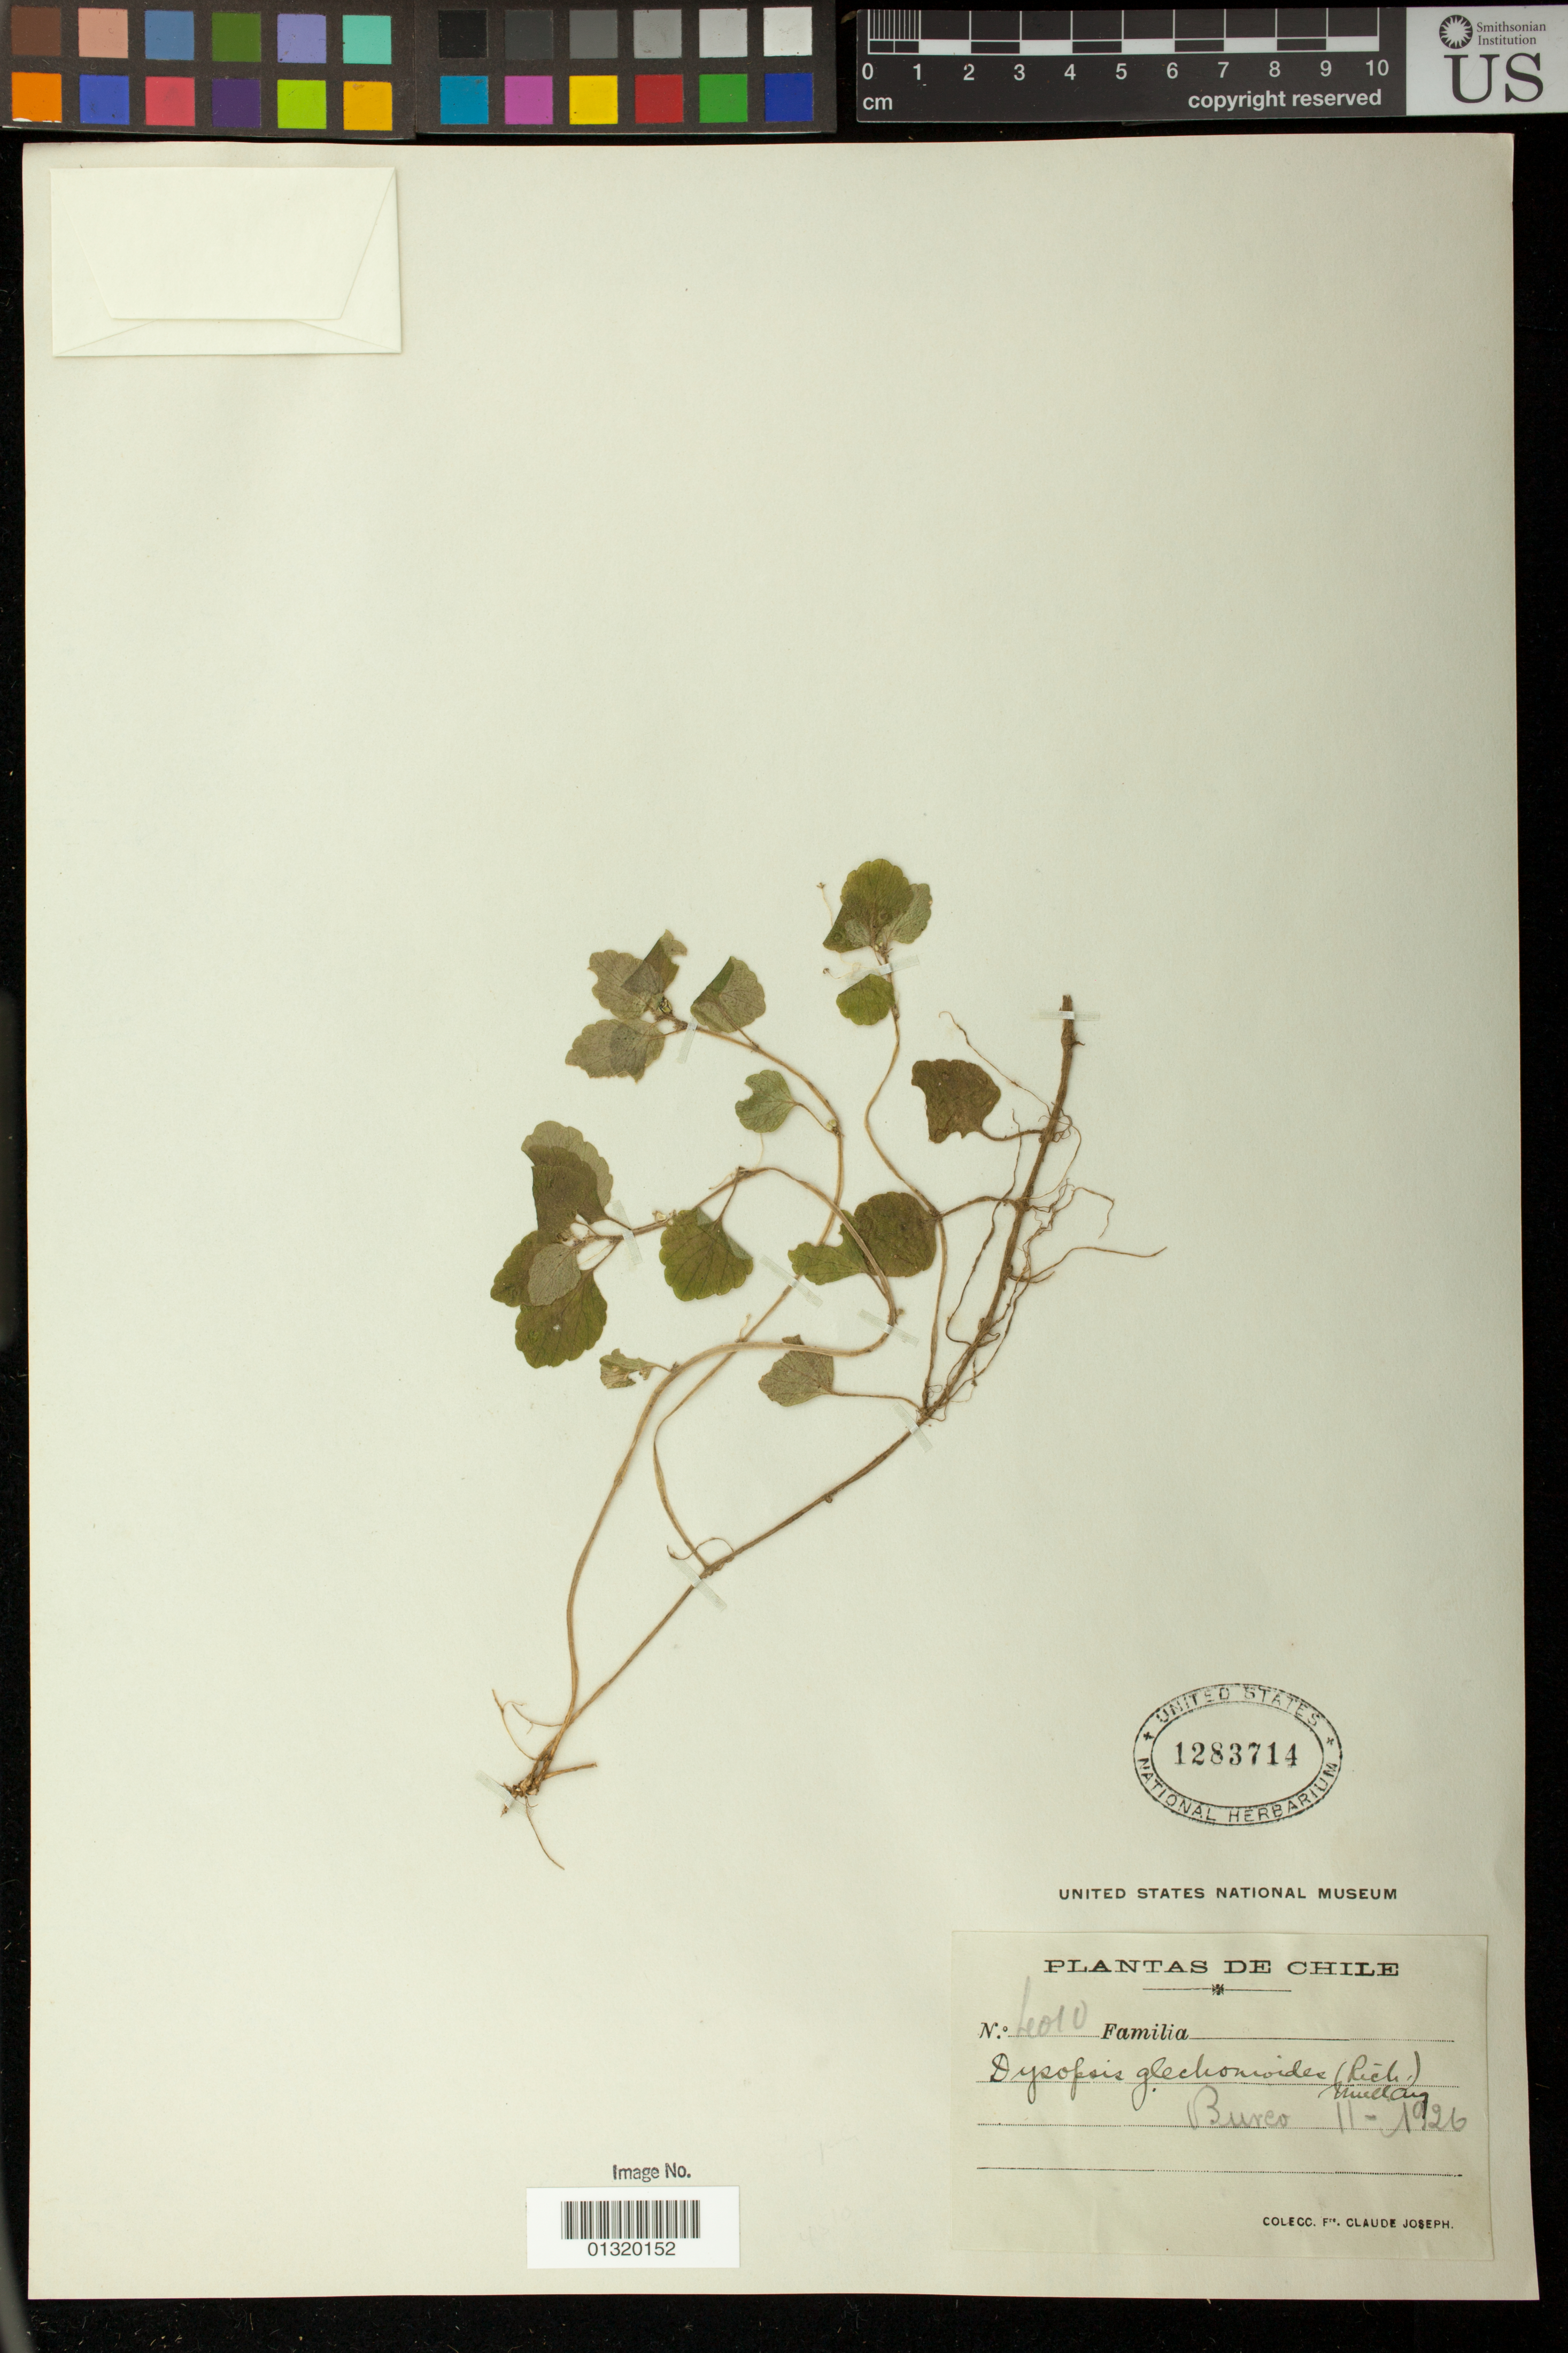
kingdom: Plantae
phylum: Tracheophyta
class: Magnoliopsida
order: Malpighiales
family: Euphorbiaceae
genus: Dysopsis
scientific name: Dysopsis glechomoides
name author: (A. Rich.) Müll. Arg.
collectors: Bro. Claude-Joseph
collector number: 4010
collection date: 1926-11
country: Chile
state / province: Bio-Bío (VIII)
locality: Bureo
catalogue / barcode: US 1283714